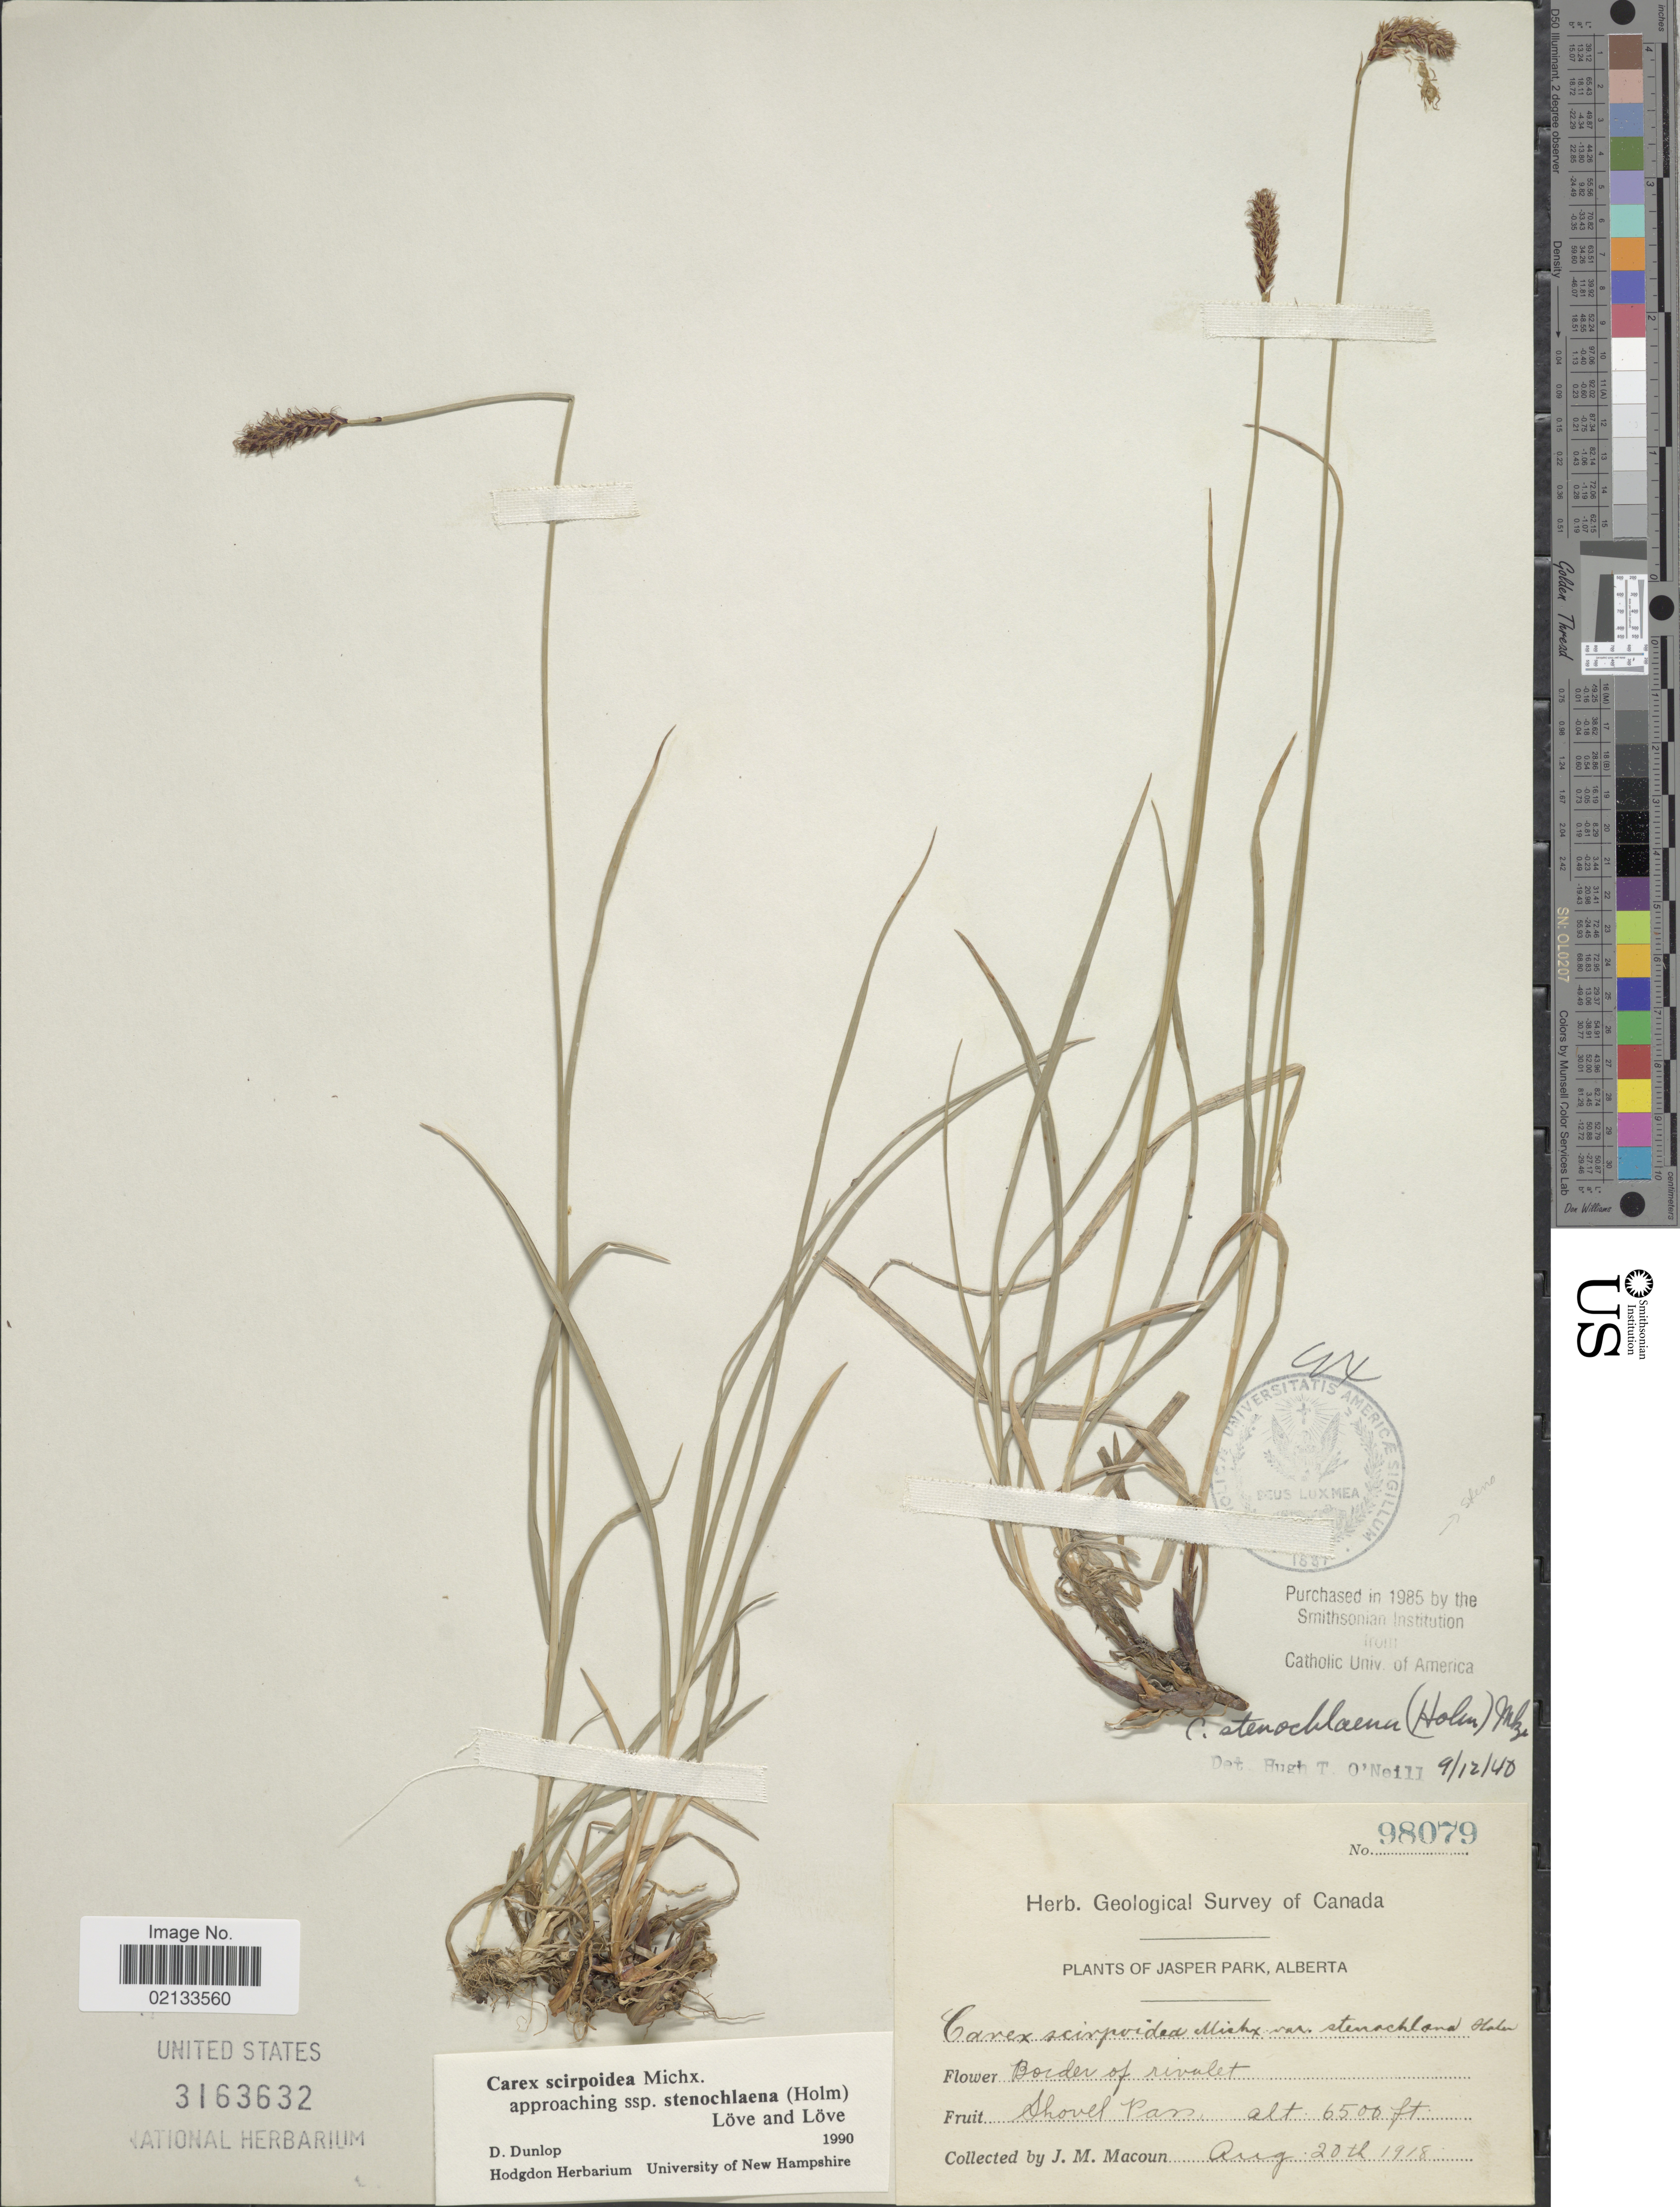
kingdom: Plantae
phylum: Tracheophyta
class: Liliopsida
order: Poales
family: Cyperaceae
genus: Carex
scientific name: Carex scirpoidea subsp. stenochloena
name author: (Holm) Á. Löve & D. Löve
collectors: J. M. Macoun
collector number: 98079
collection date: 1918-08-20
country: Canada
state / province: Alberta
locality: Jasper Park, Border of rivulet, Shovel Pass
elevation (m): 1981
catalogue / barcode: US 3163632